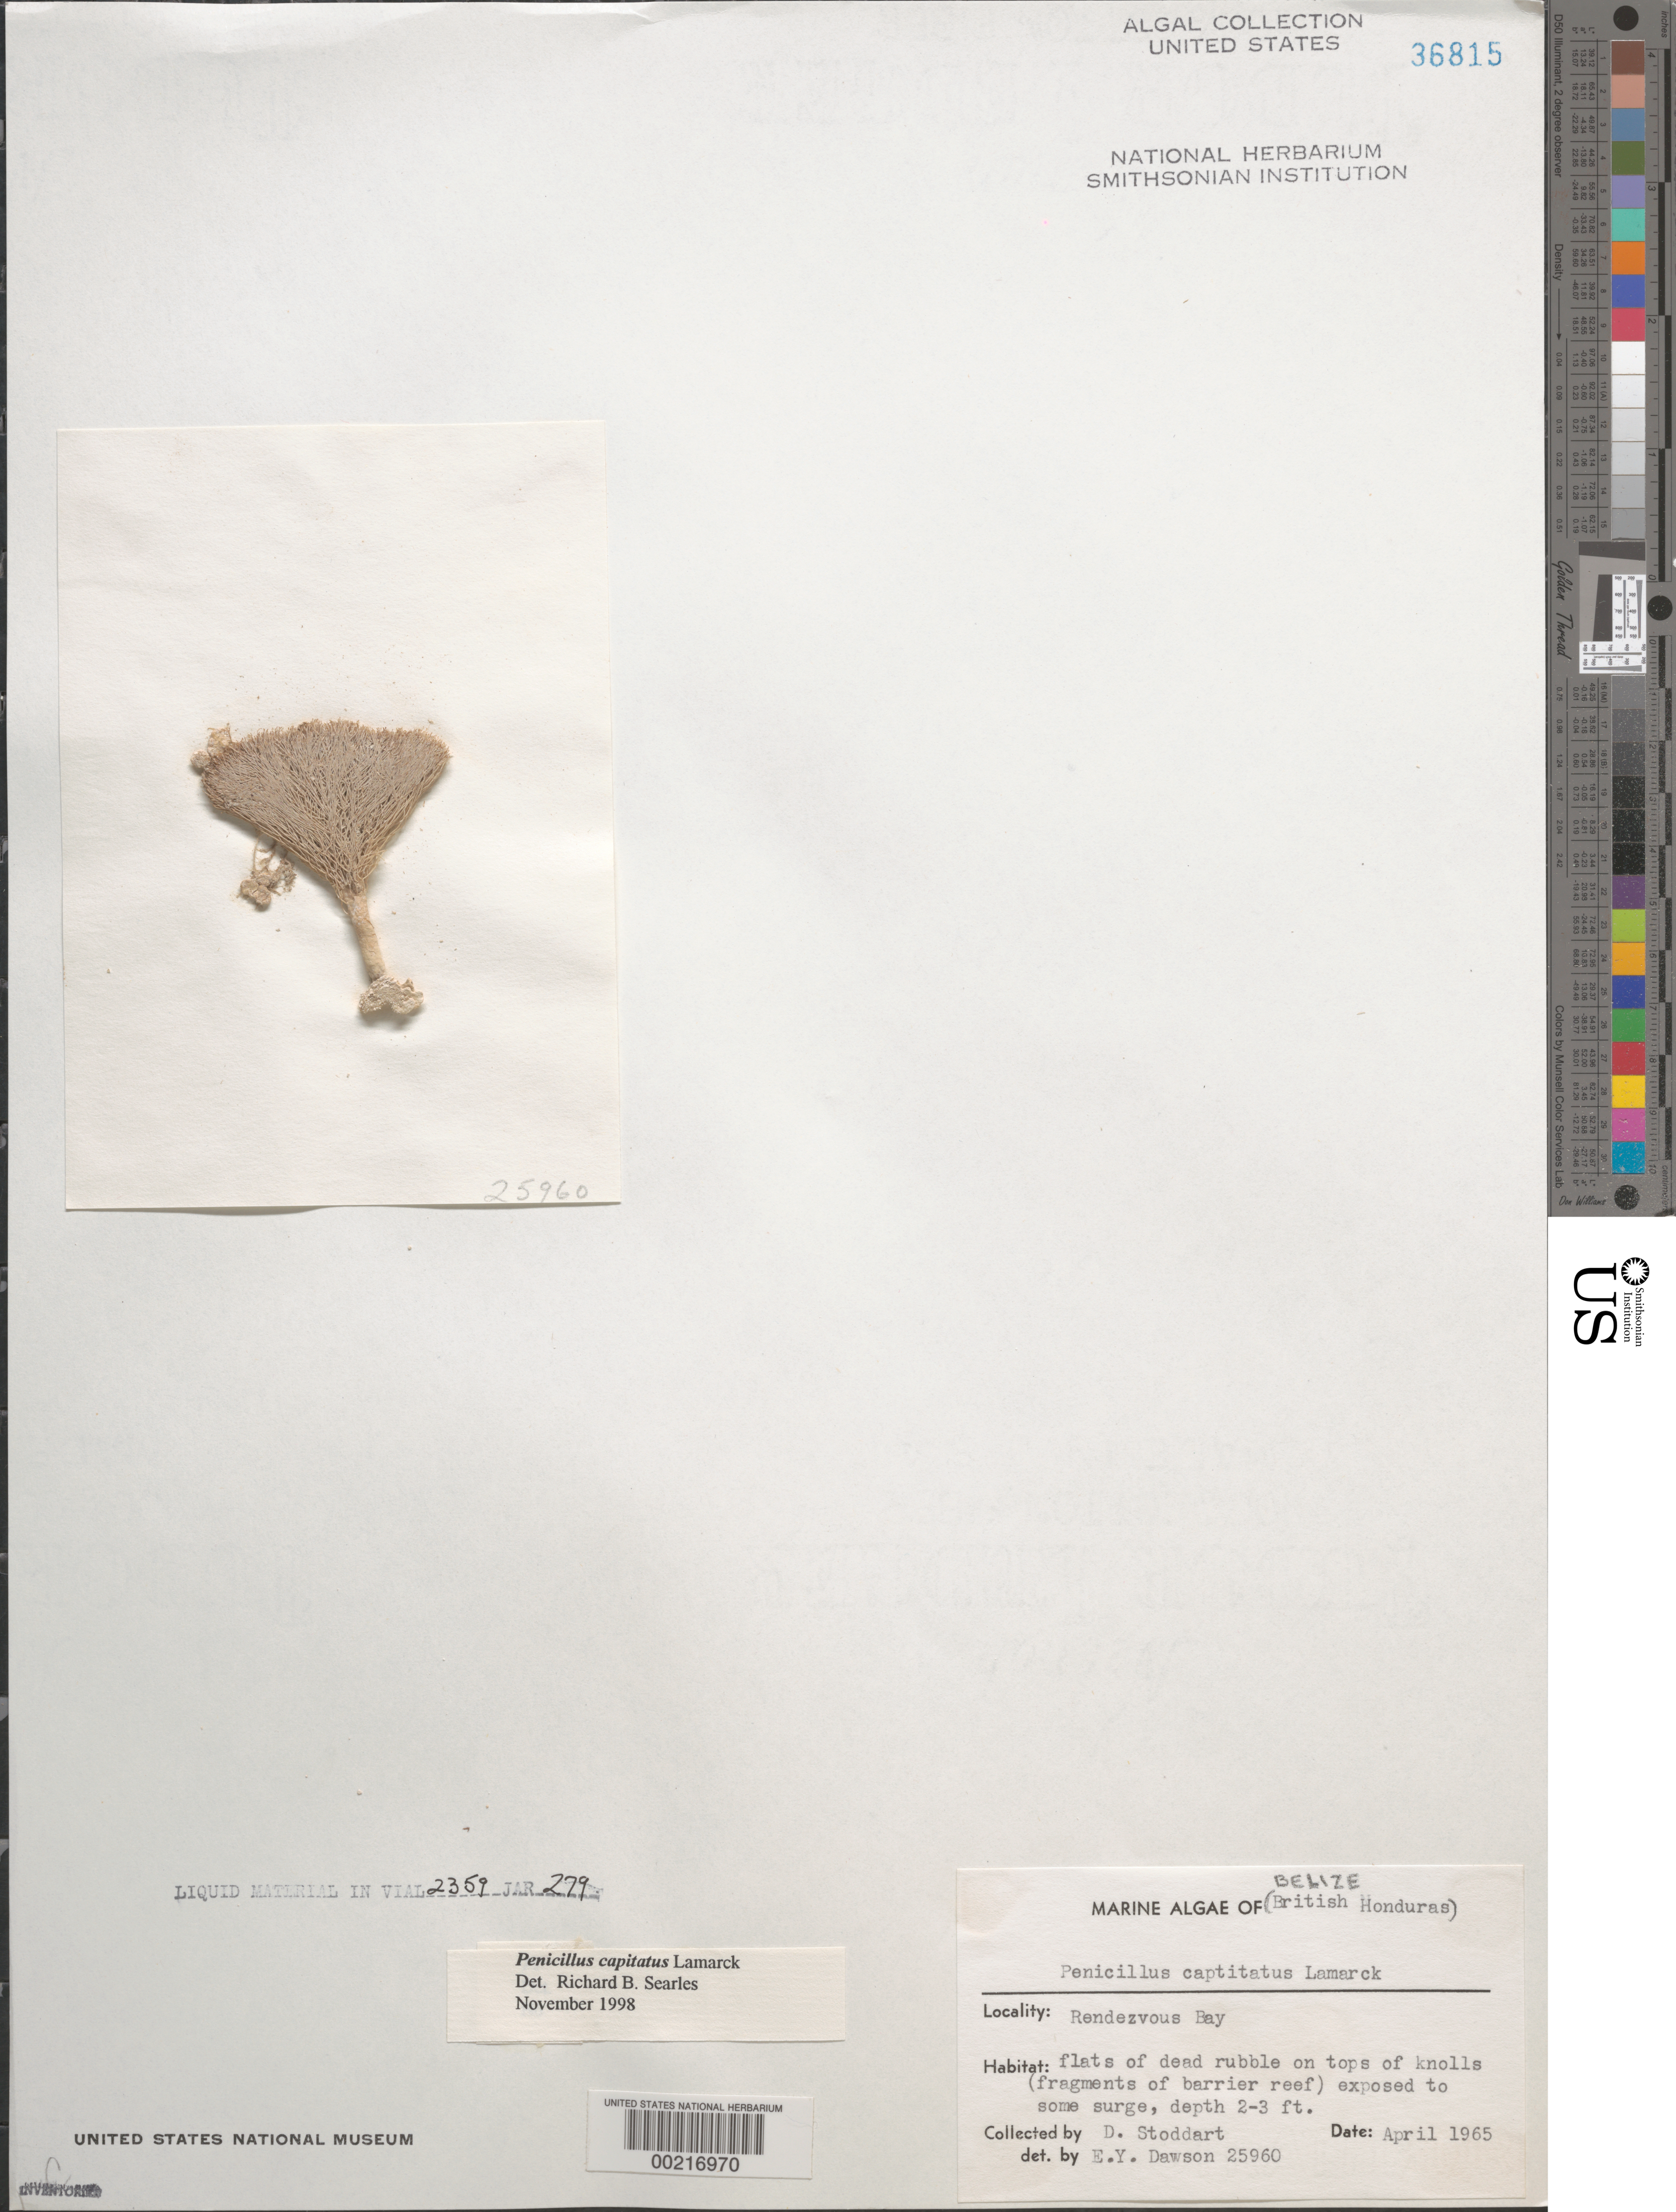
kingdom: Plantae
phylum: Chlorophyta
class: Ulvophyceae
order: Bryopsidales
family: Udoteaceae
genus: Penicillus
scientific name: Penicillus capitatus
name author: Lam.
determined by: Dawson, E. Y.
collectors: D. Stoddart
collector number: EYD 25960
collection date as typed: Apr 1965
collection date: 1965-04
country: Belize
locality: Rendezvous Bay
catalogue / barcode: US 36815